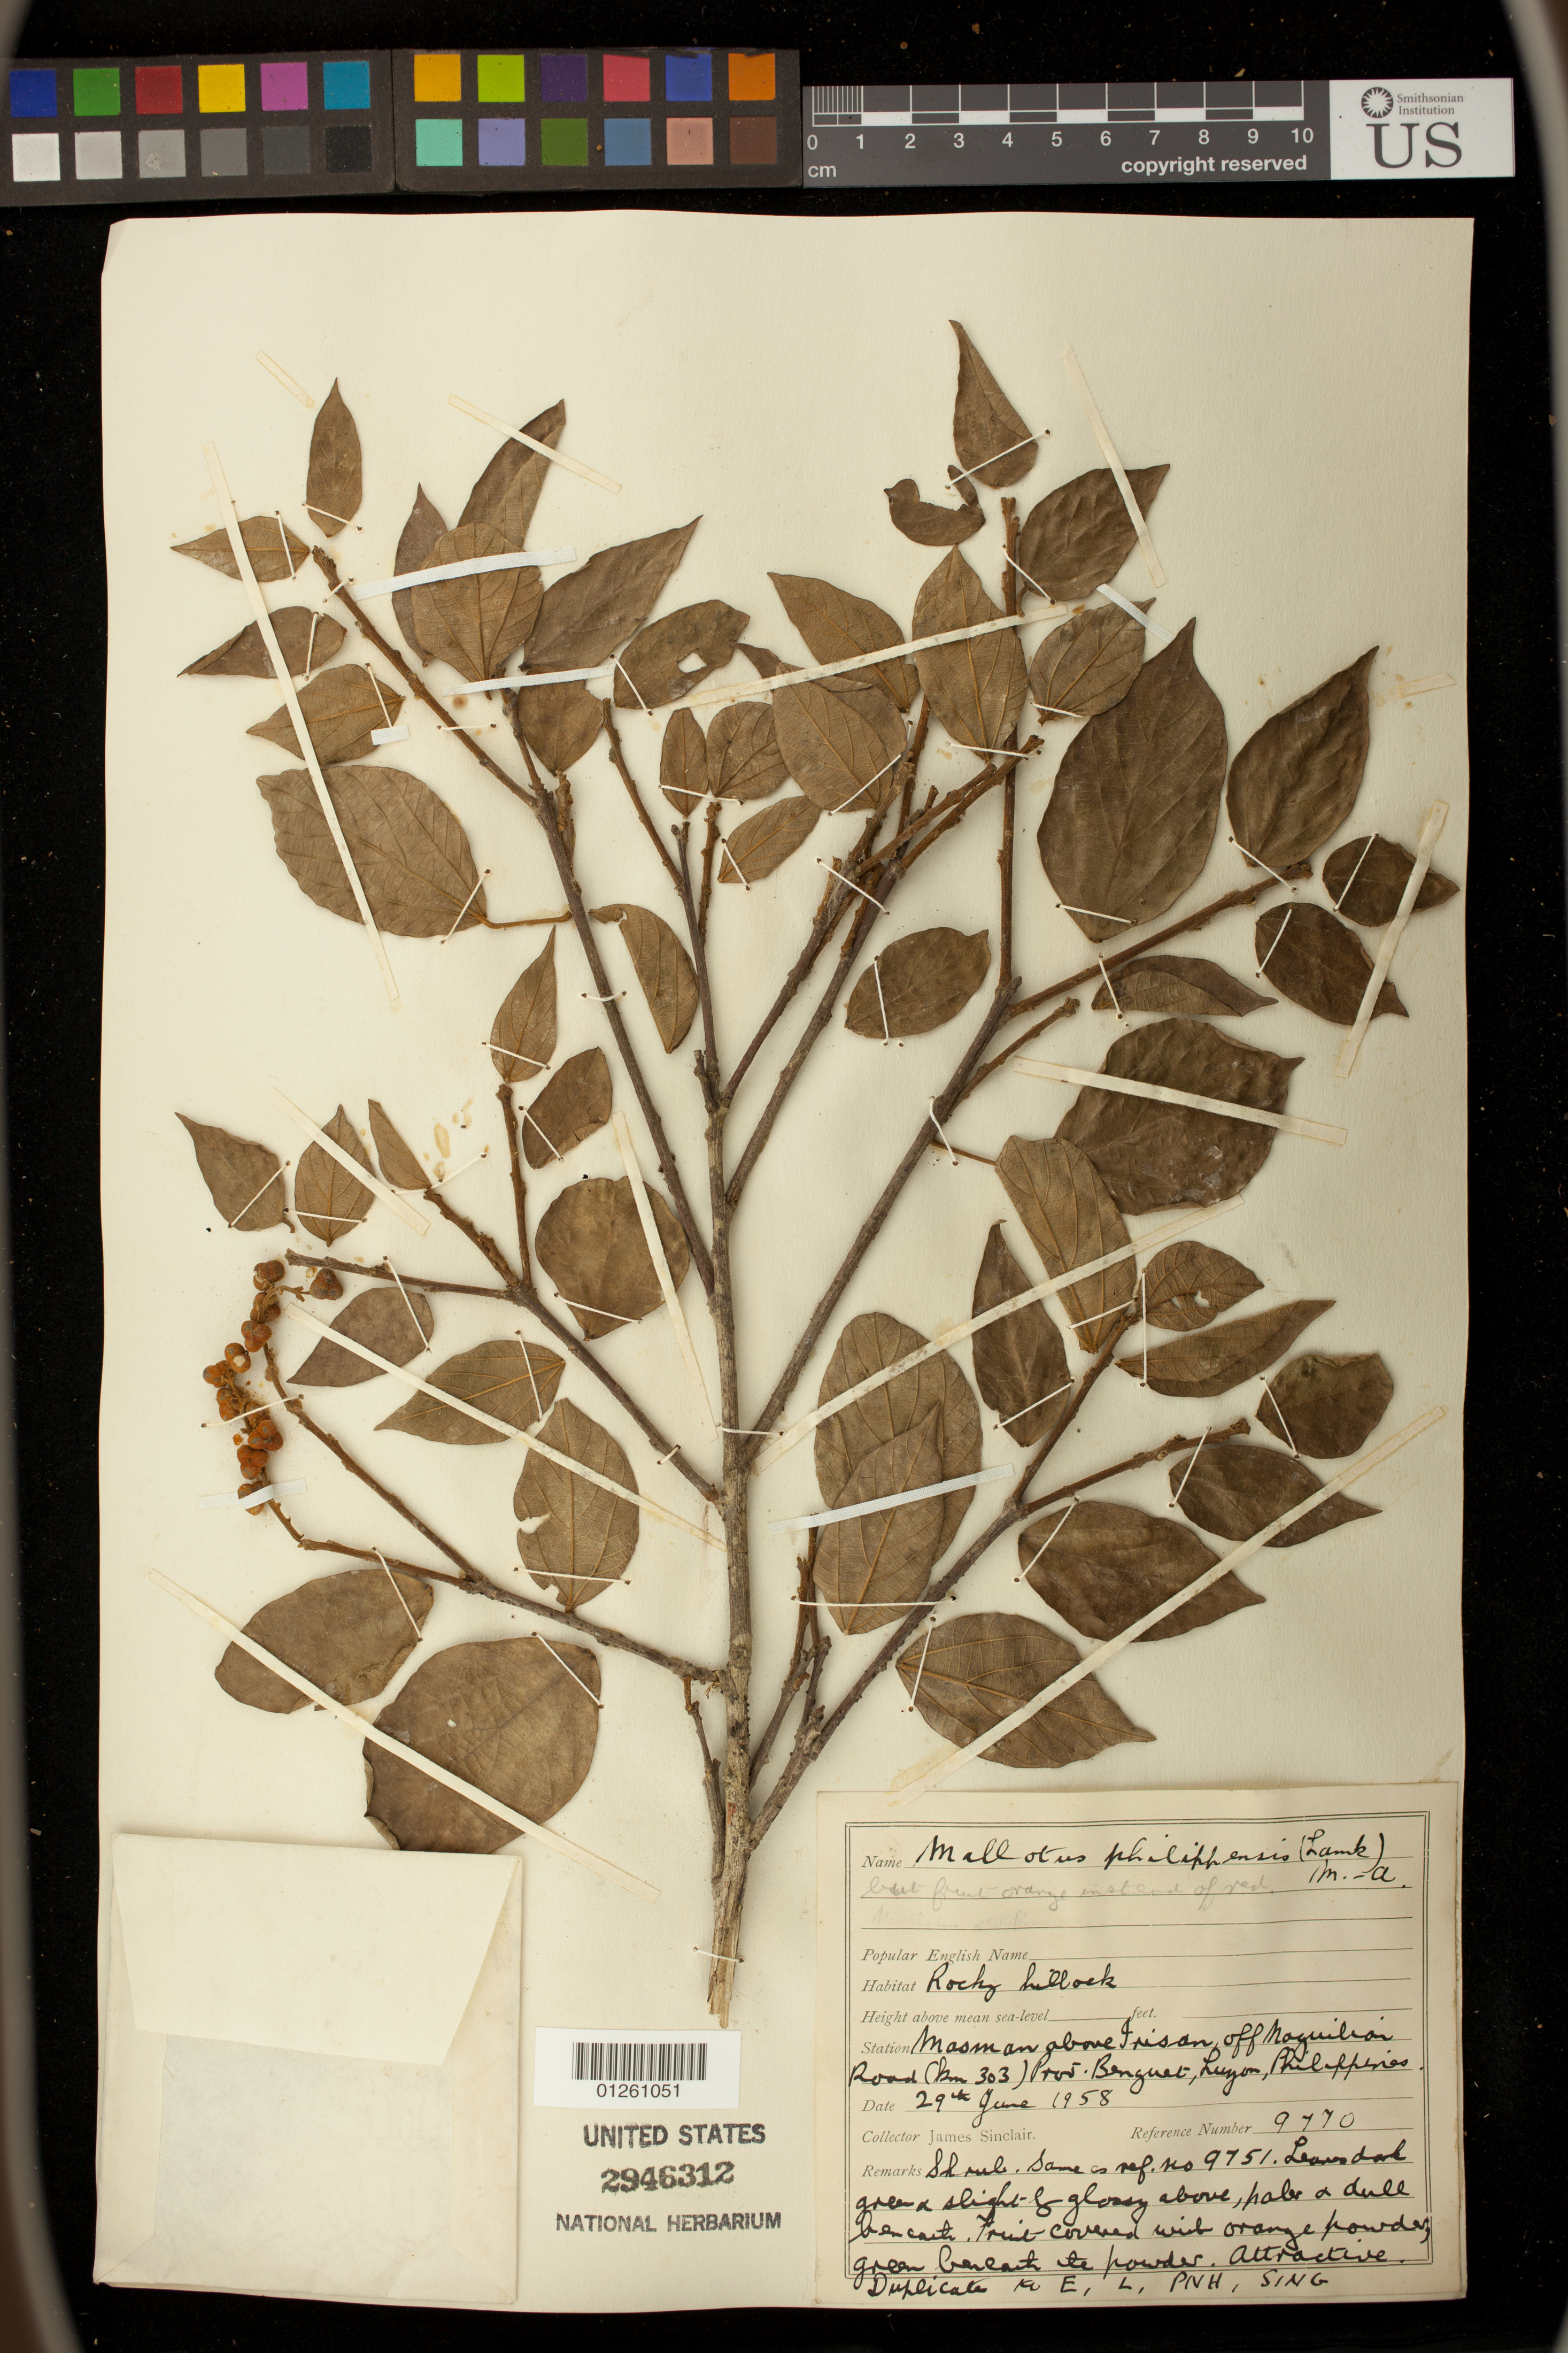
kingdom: Plantae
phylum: Tracheophyta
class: Magnoliopsida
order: Malpighiales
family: Euphorbiaceae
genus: Mallotus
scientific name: Mallotus philippensis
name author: (Lam.) Müll. Arg.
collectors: J. Sinclair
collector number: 9770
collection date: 1958-06-29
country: Philippines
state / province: Cordillera (Administrative Region)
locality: Above Irisan, off Naguilian Road (km 303) Prov. Benguet, Luzon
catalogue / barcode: US 2946312